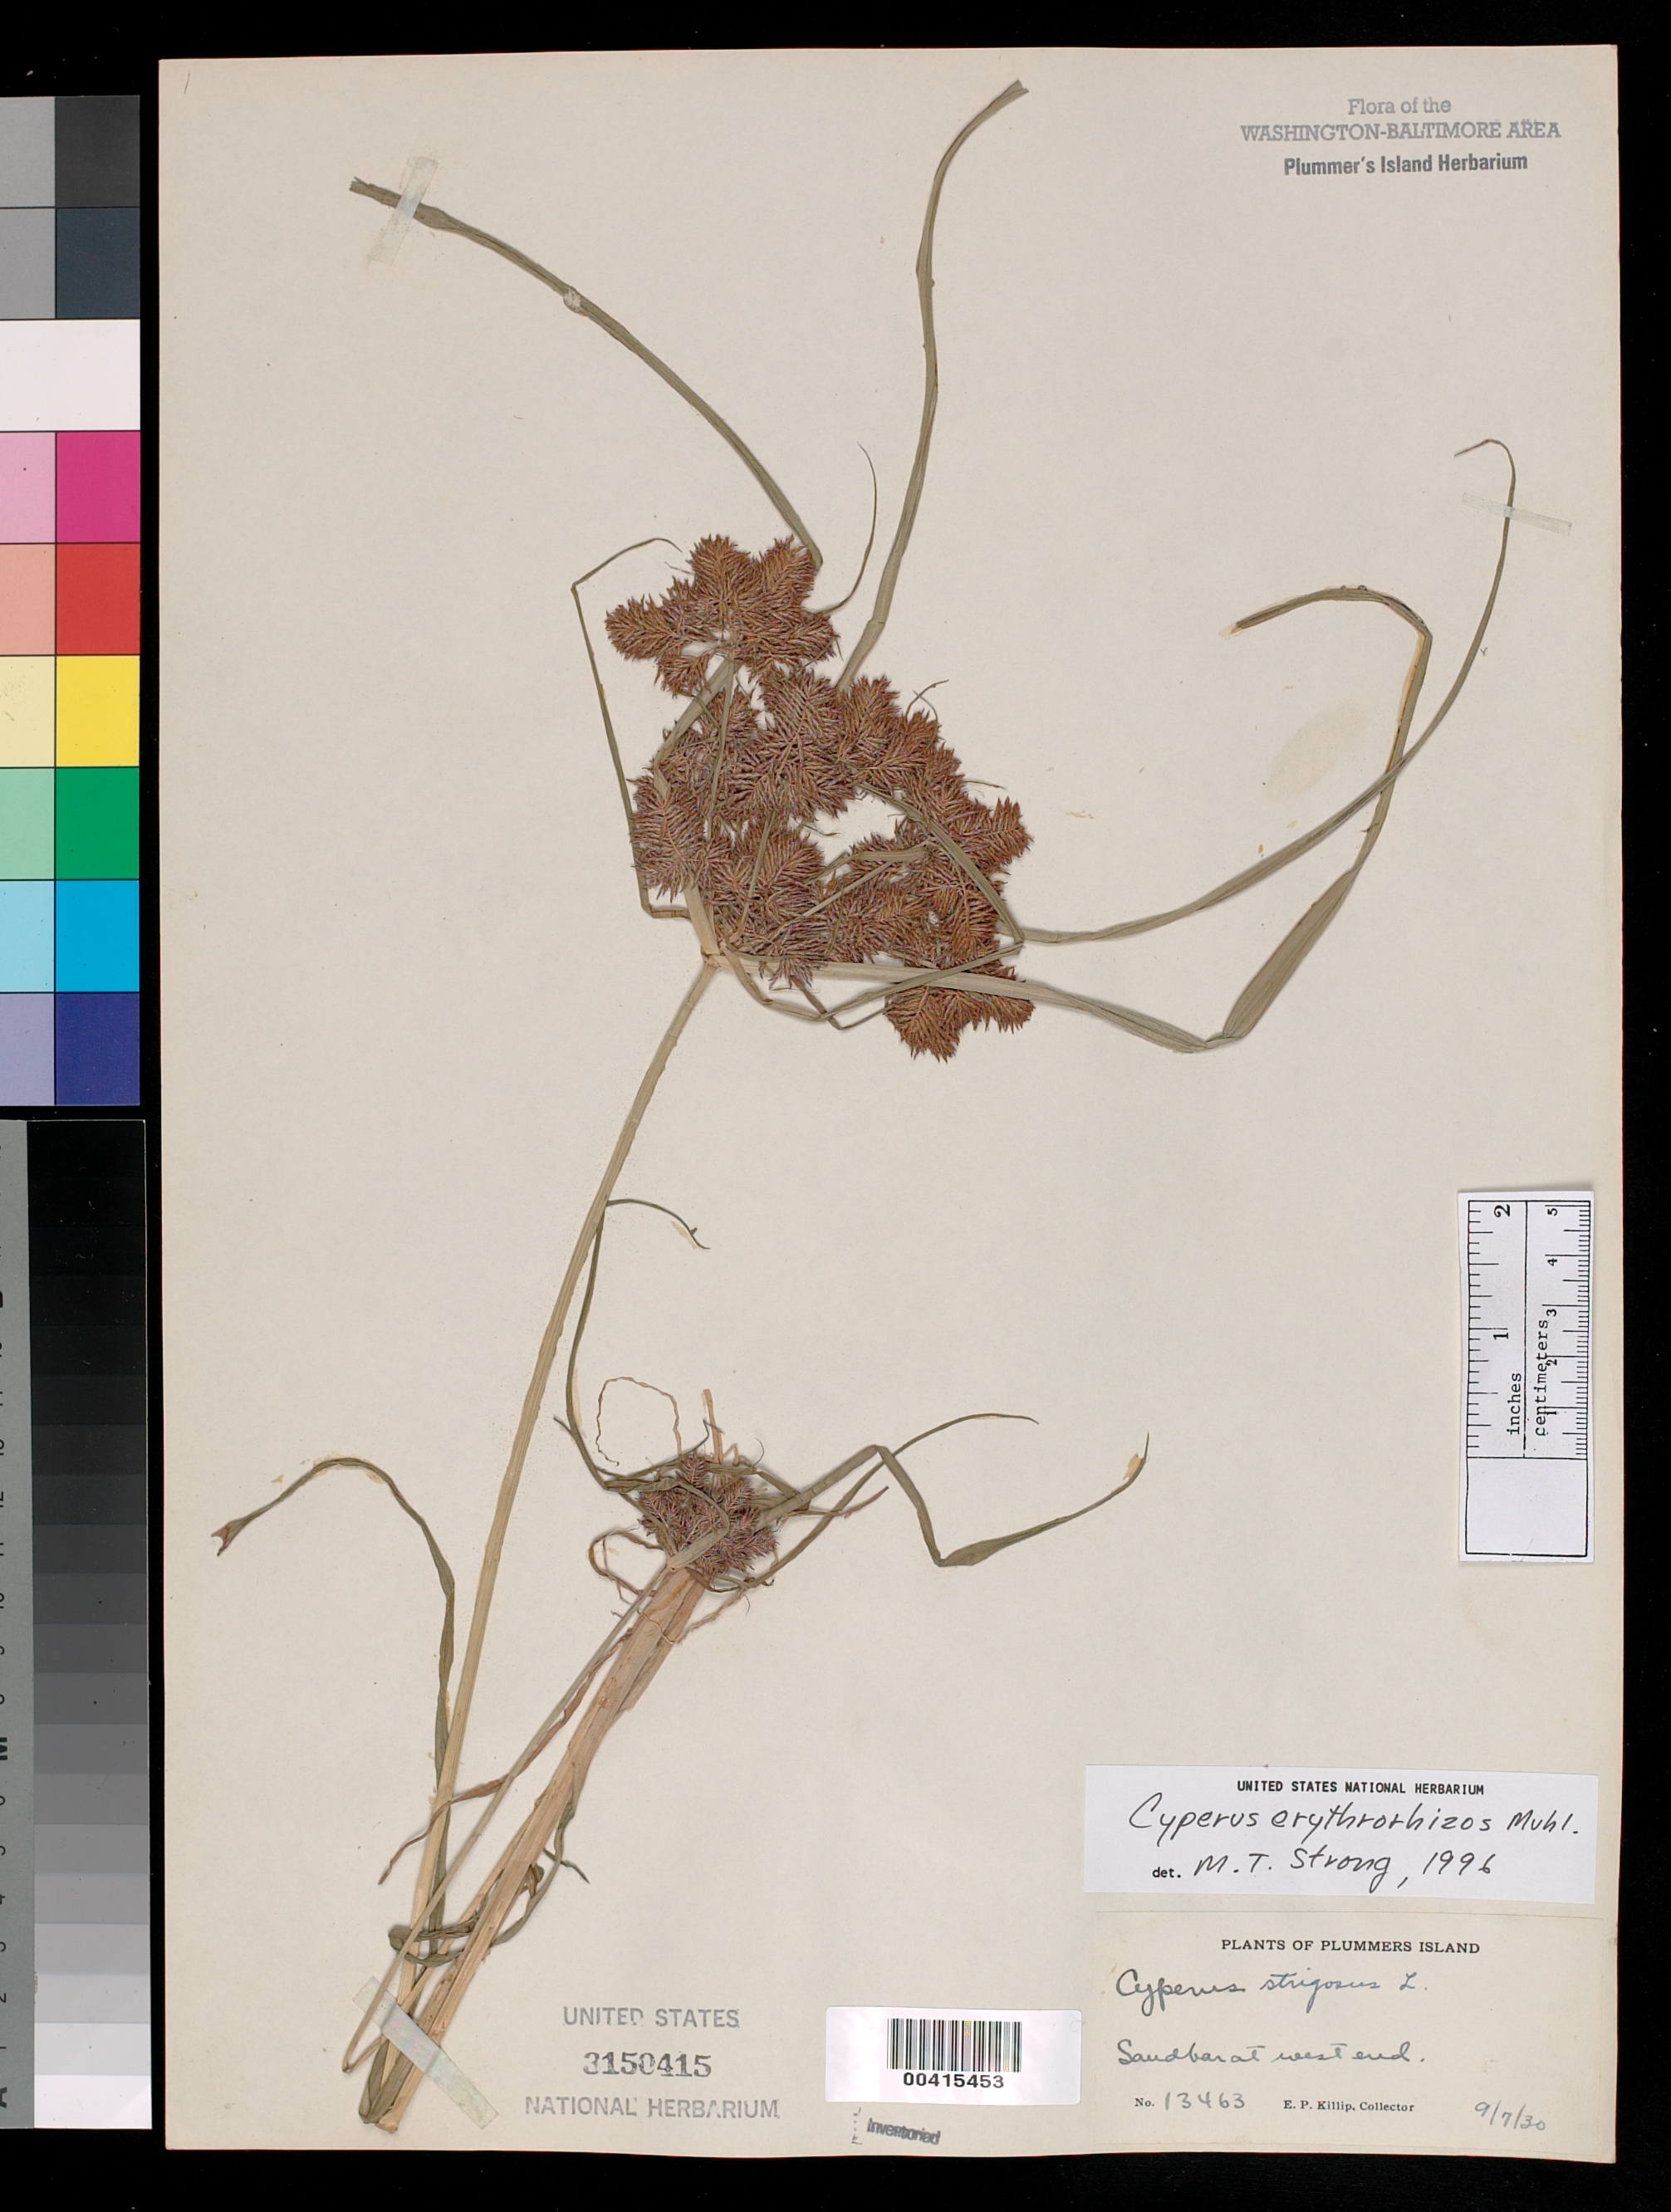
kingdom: Plantae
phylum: Tracheophyta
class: Liliopsida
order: Poales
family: Cyperaceae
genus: Cyperus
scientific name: Cyperus erythrorhizos Muhl.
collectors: E. P. Killip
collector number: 13463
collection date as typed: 07 Sep 1930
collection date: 1930-09-07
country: United States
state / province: Maryland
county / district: Montgomery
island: Plummers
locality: Plummer's Island; sandbar at west end C. & O. Canal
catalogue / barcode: US 3150415